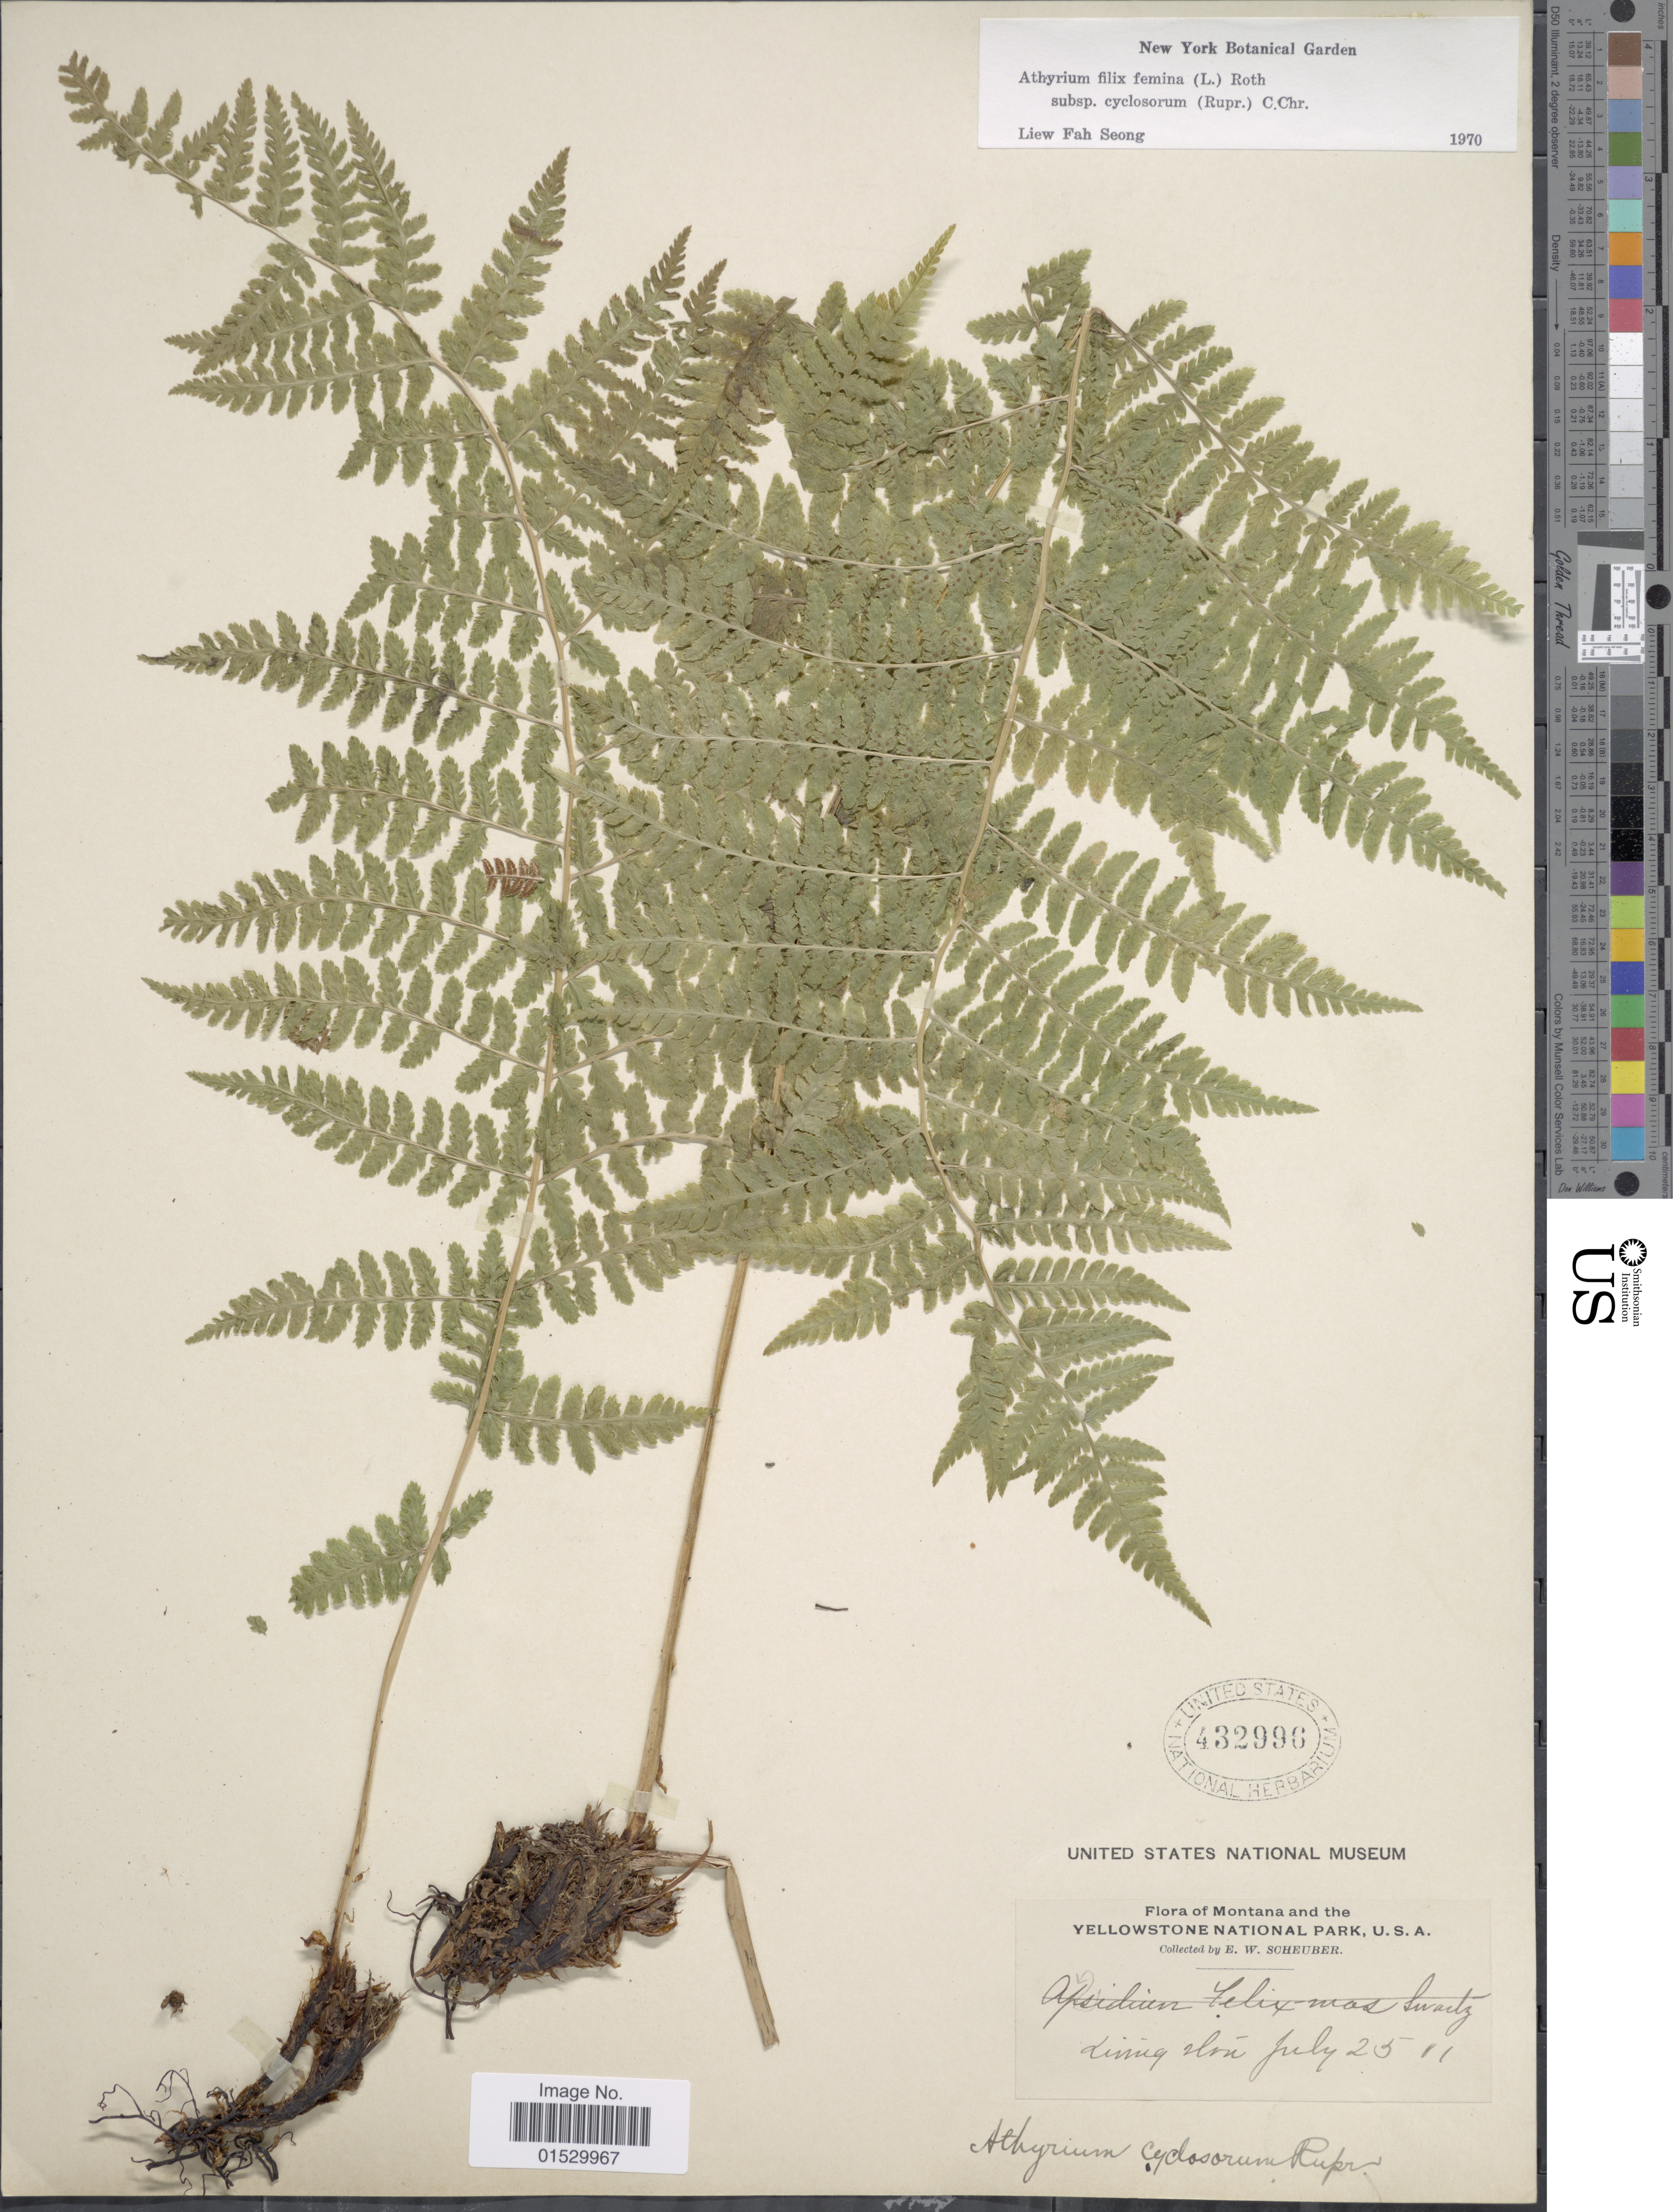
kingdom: Plantae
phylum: Tracheophyta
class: Polypodiopsida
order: Polypodiales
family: Athyriaceae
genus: Athyrium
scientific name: Athyrium filix-femina subsp. cyclosorum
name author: (Rupr.) C. Chr.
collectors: E. Scheuber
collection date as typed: Transcribed d/m/y: 25/7/11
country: United States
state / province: Montana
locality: Yellow Stone National Park, Livingston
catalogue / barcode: US 432996